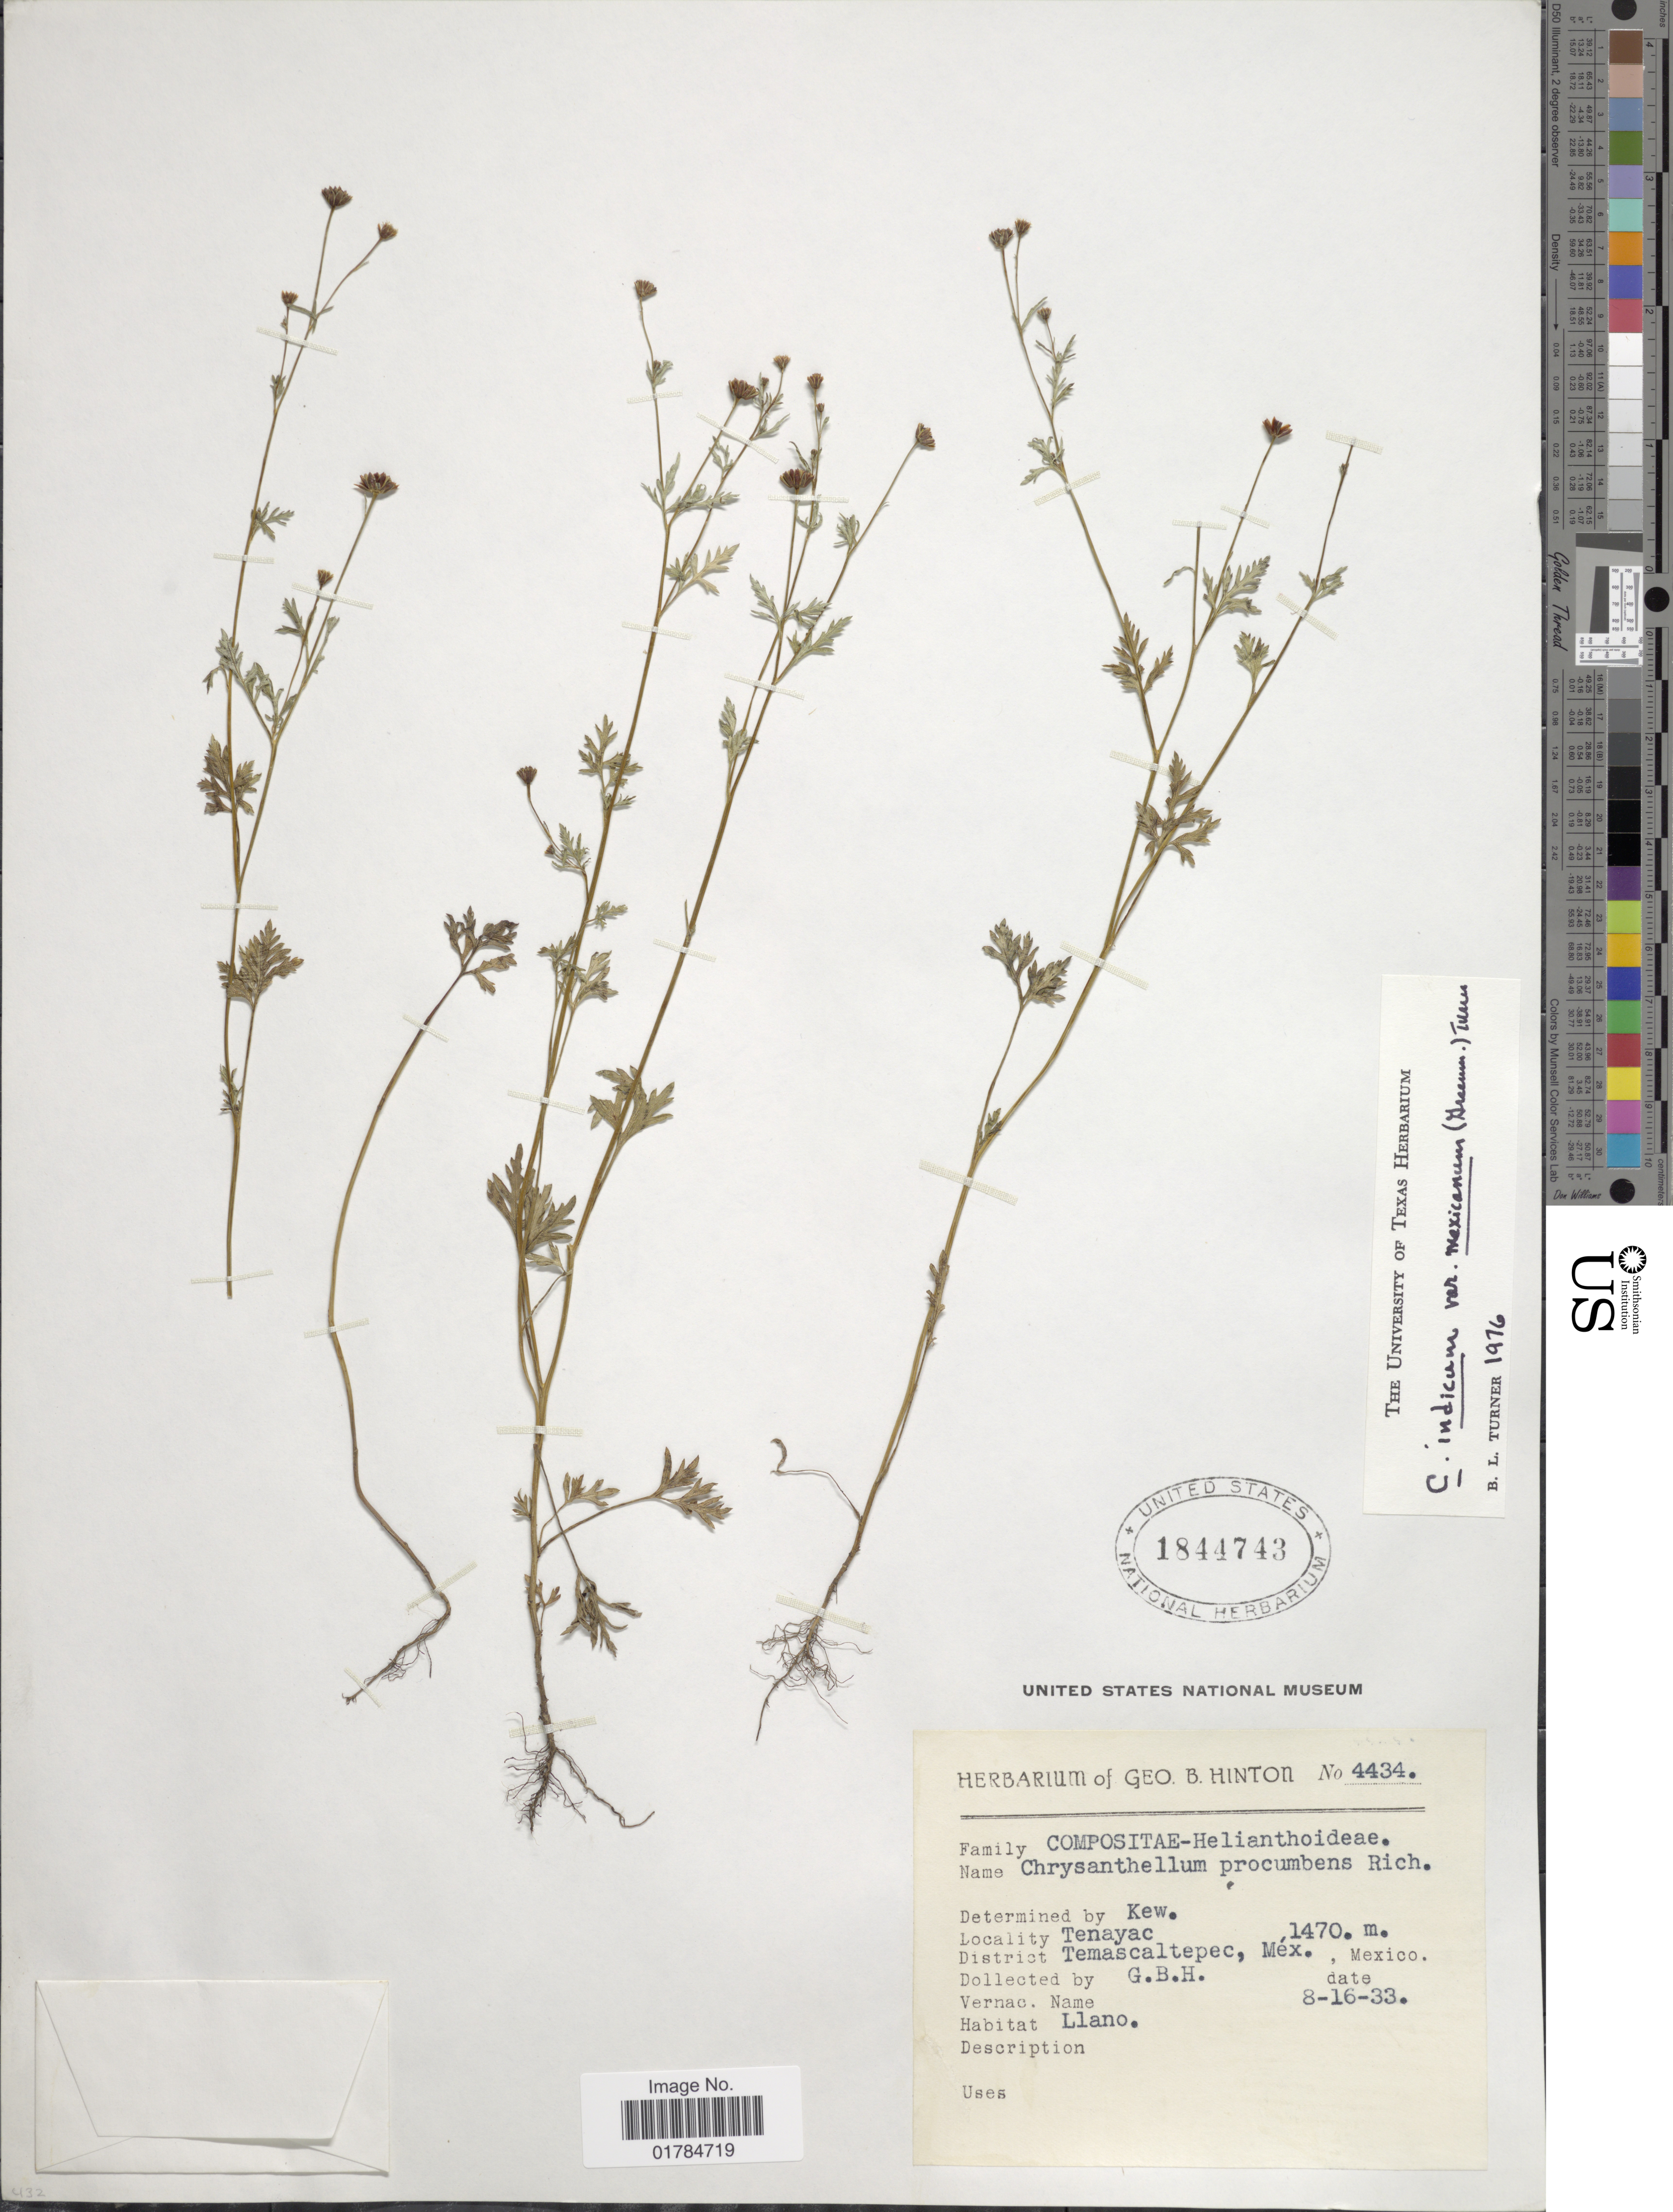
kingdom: Plantae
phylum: Tracheophyta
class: Magnoliopsida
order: Asterales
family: Asteraceae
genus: Chrysanthellum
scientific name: Chrysanthellum indicum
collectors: G. B. Hinton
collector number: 4434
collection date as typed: Transcribed d/m/y: 16/8/33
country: Mexico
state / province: México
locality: Tenayac, District Temascaltepec, Mex.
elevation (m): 1470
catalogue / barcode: US 1844743